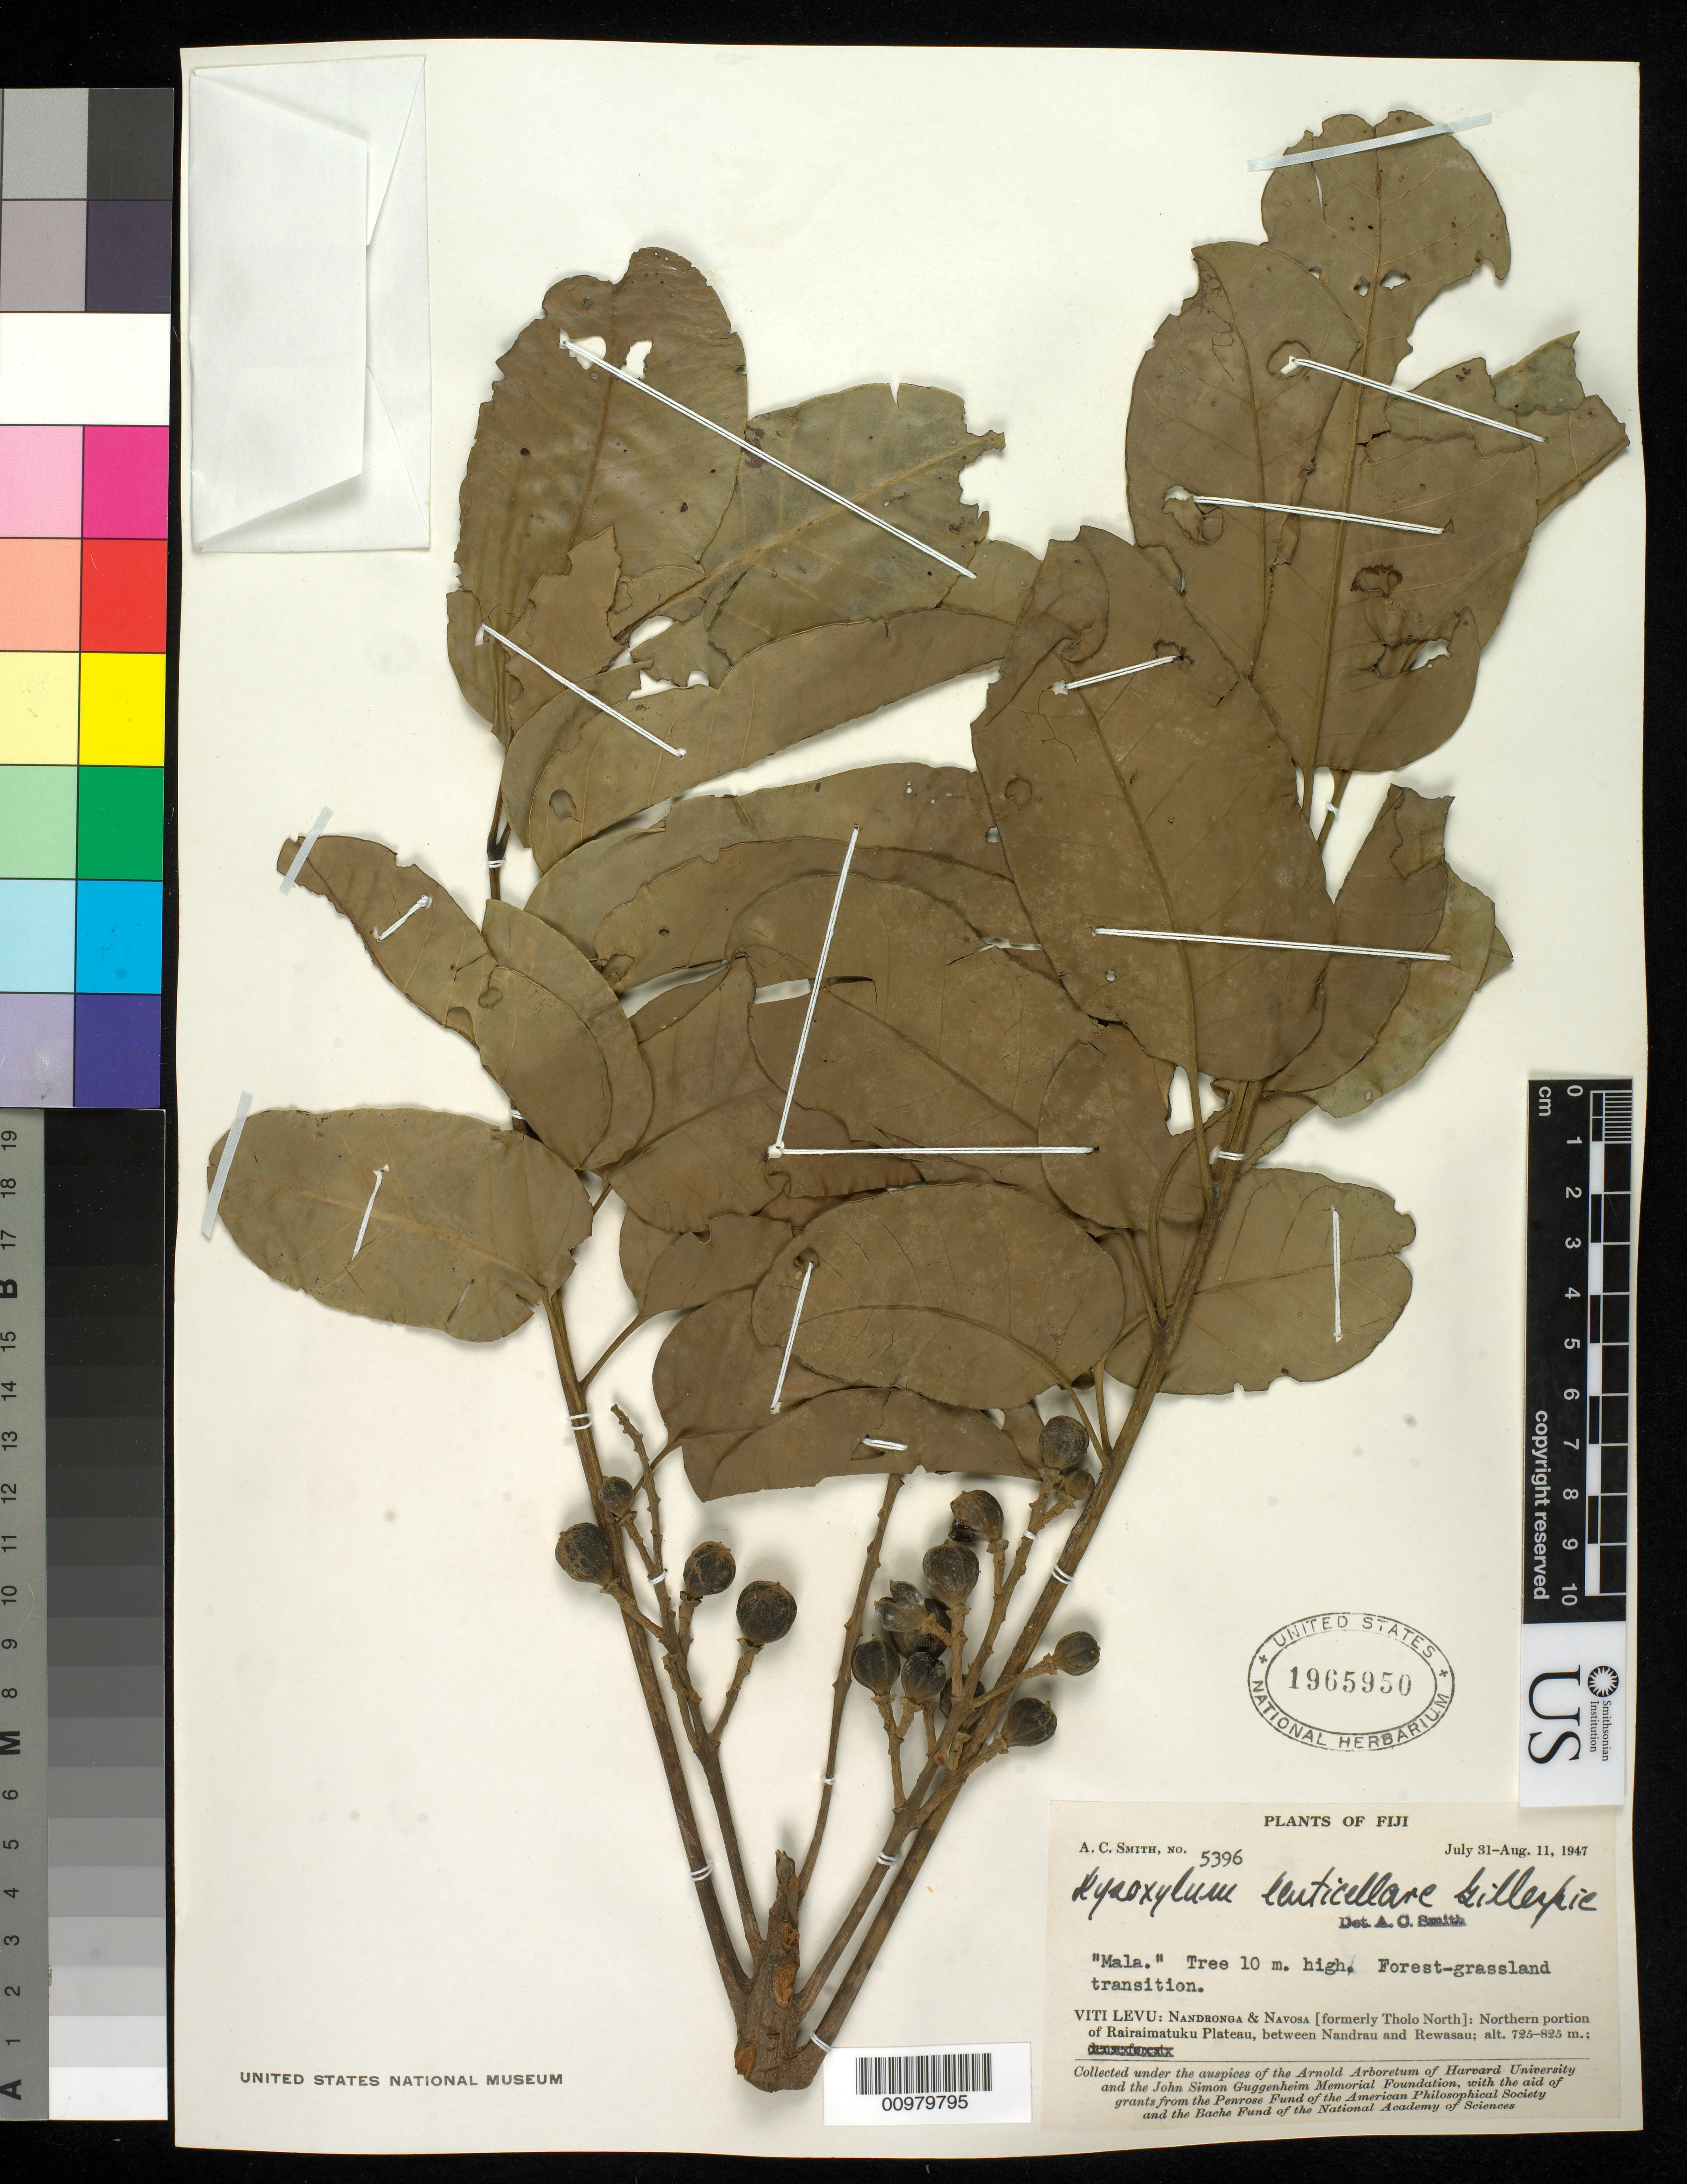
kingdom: Plantae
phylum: Tracheophyta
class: Magnoliopsida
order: Sapindales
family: Meliaceae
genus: Didymocheton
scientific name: Didymocheton lenticellaris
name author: (Gillespie) Harms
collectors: C. A. Smith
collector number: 5396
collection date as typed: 31 Jul 1947 and 11 Aug 1947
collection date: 1947-07-31,1947-08-11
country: Fiji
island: Viti Levu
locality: Viti Levu: Nandronga & Navosa (formerly Tholo North): Northern Portion of Rairaimatuku Plateau, between Nandrau and Rewasau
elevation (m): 725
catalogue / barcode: US 1965950